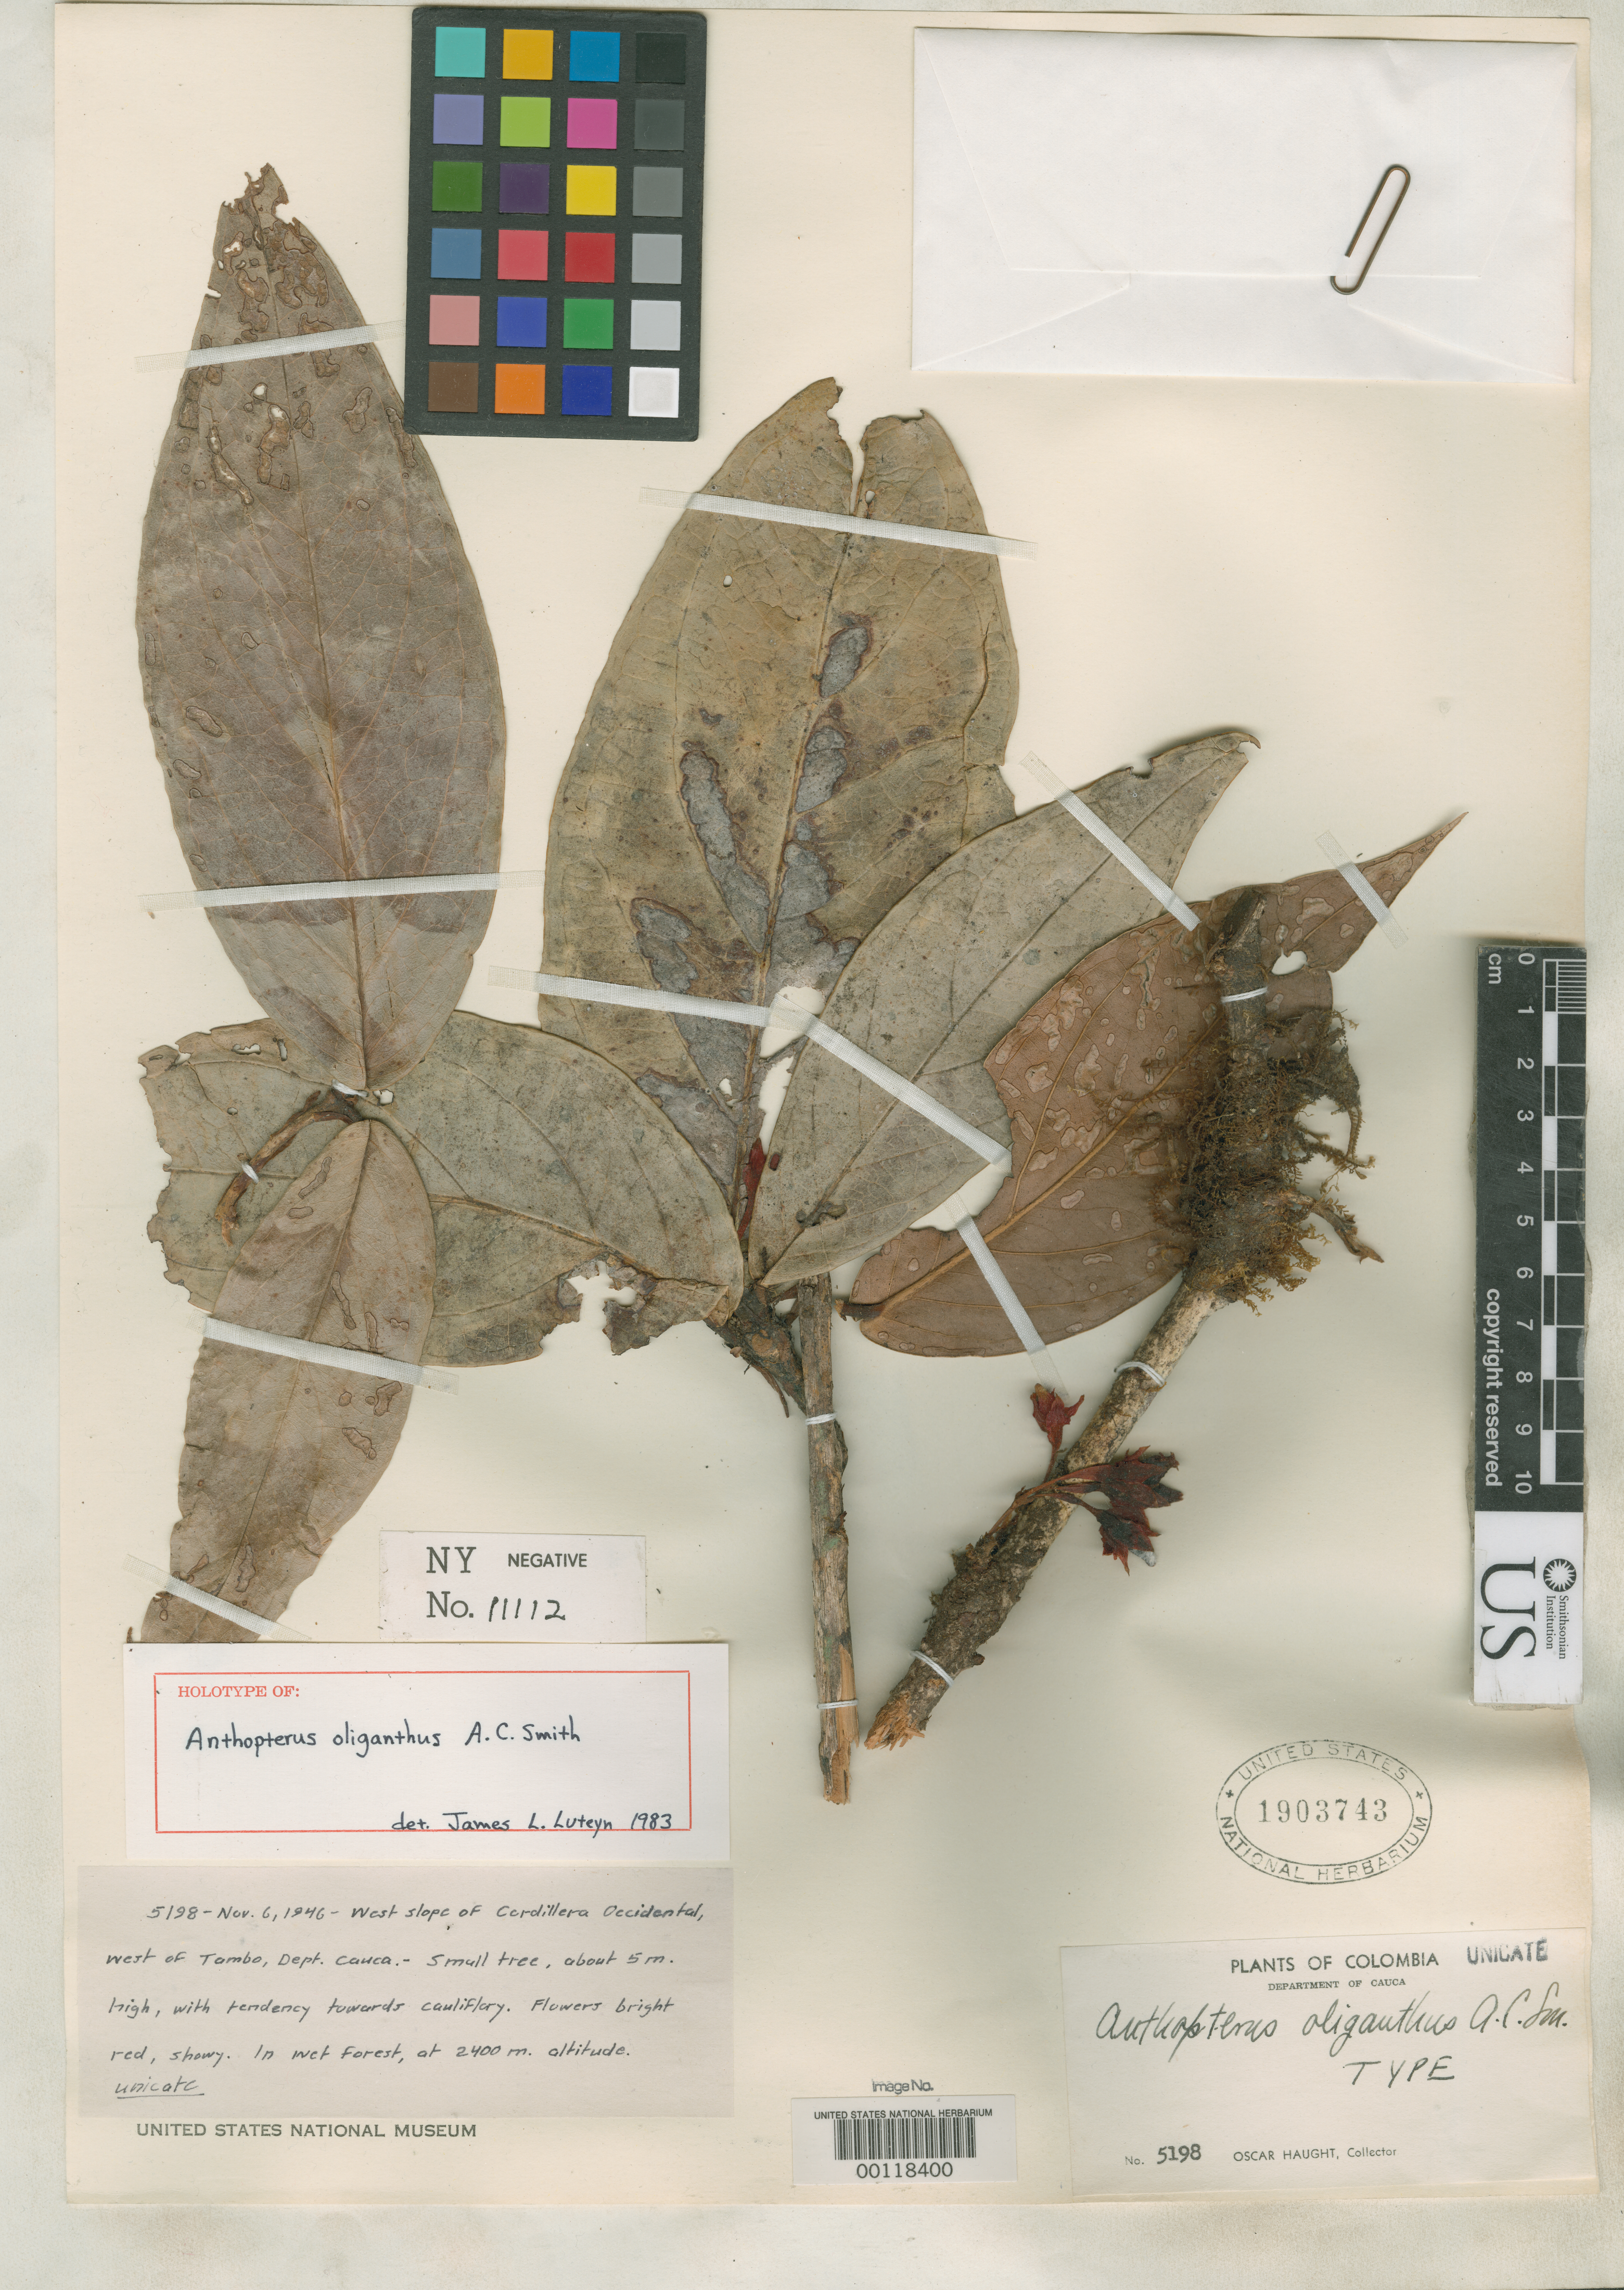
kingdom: Plantae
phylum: Tracheophyta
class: Magnoliopsida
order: Ericales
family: Ericaceae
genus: Anthopterus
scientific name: Anthopterus oliganthus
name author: A.C. Sm.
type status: Holotype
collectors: O. L. Haught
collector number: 5198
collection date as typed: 06 Nov 1946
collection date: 1946-11-06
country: Colombia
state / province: Cauca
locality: W slope of Cordillera Occidental, W of Tambo.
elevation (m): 2400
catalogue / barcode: US 1903743